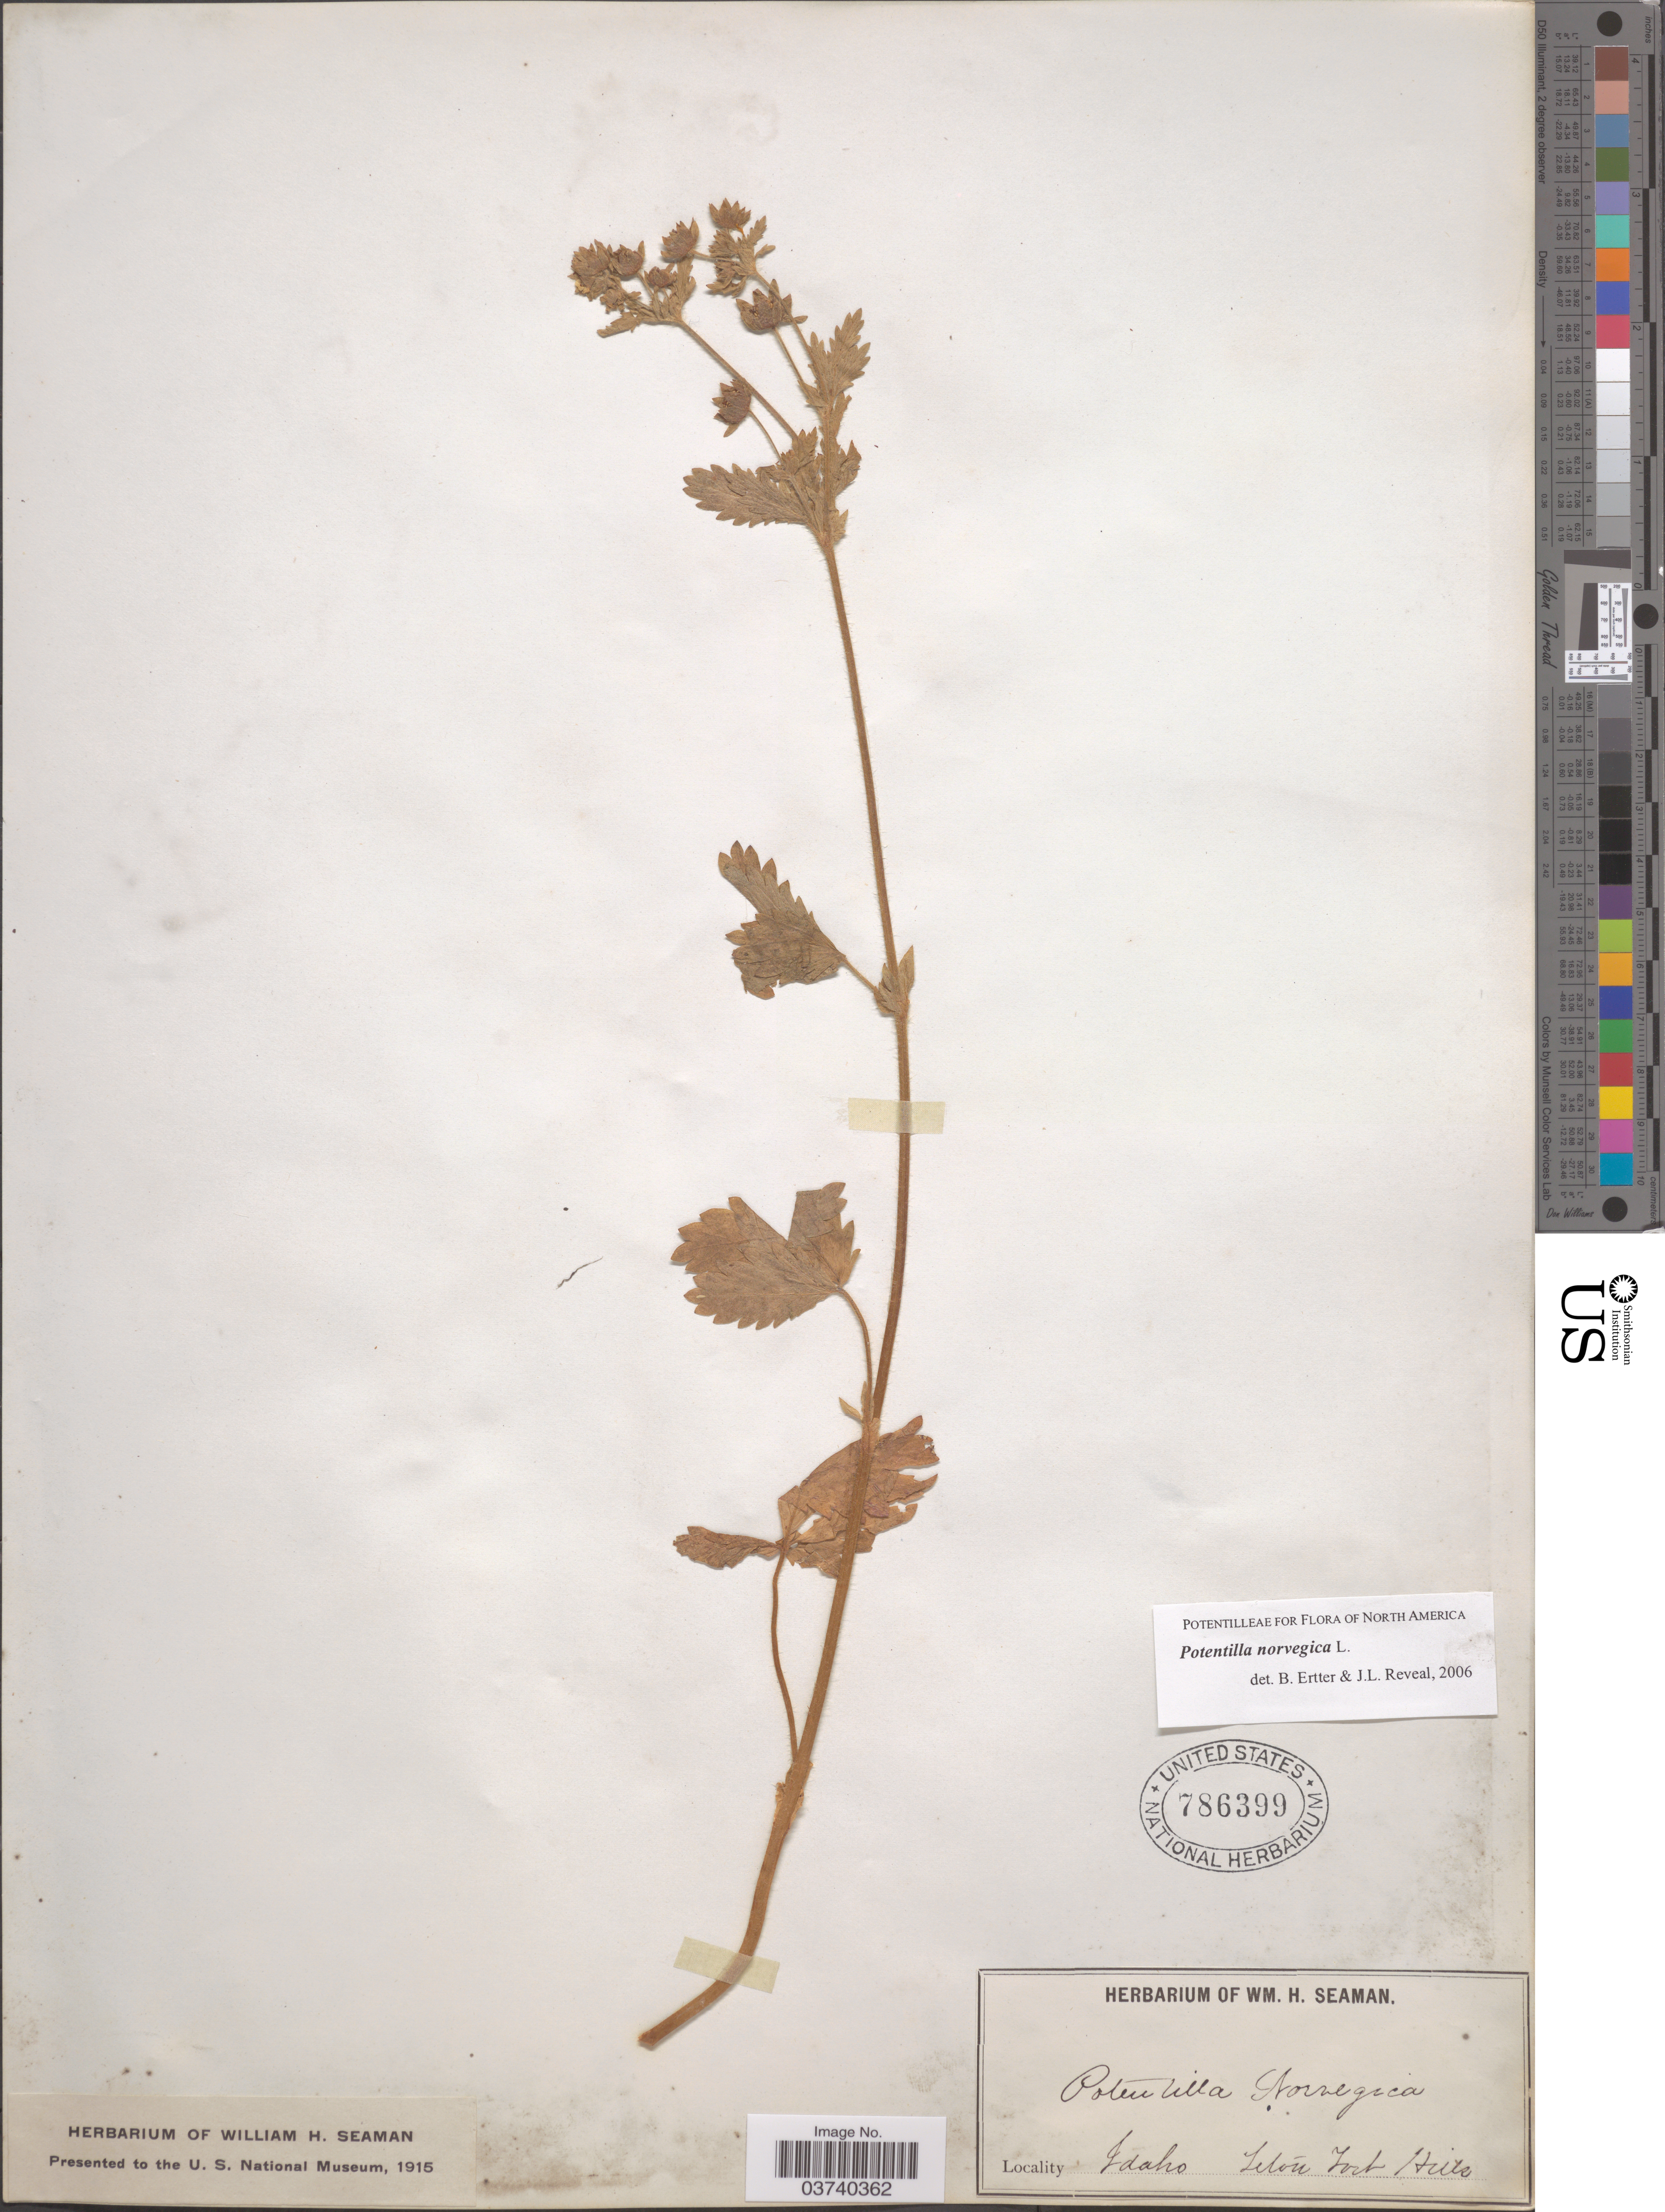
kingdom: Plantae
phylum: Tracheophyta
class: Magnoliopsida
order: Rosales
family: Rosaceae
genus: Potentilla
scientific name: Potentilla norvegica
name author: L.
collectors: Ex herb. W. H. Seaman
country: United States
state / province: Idaho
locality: Teton Foot Hills.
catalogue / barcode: US 786399